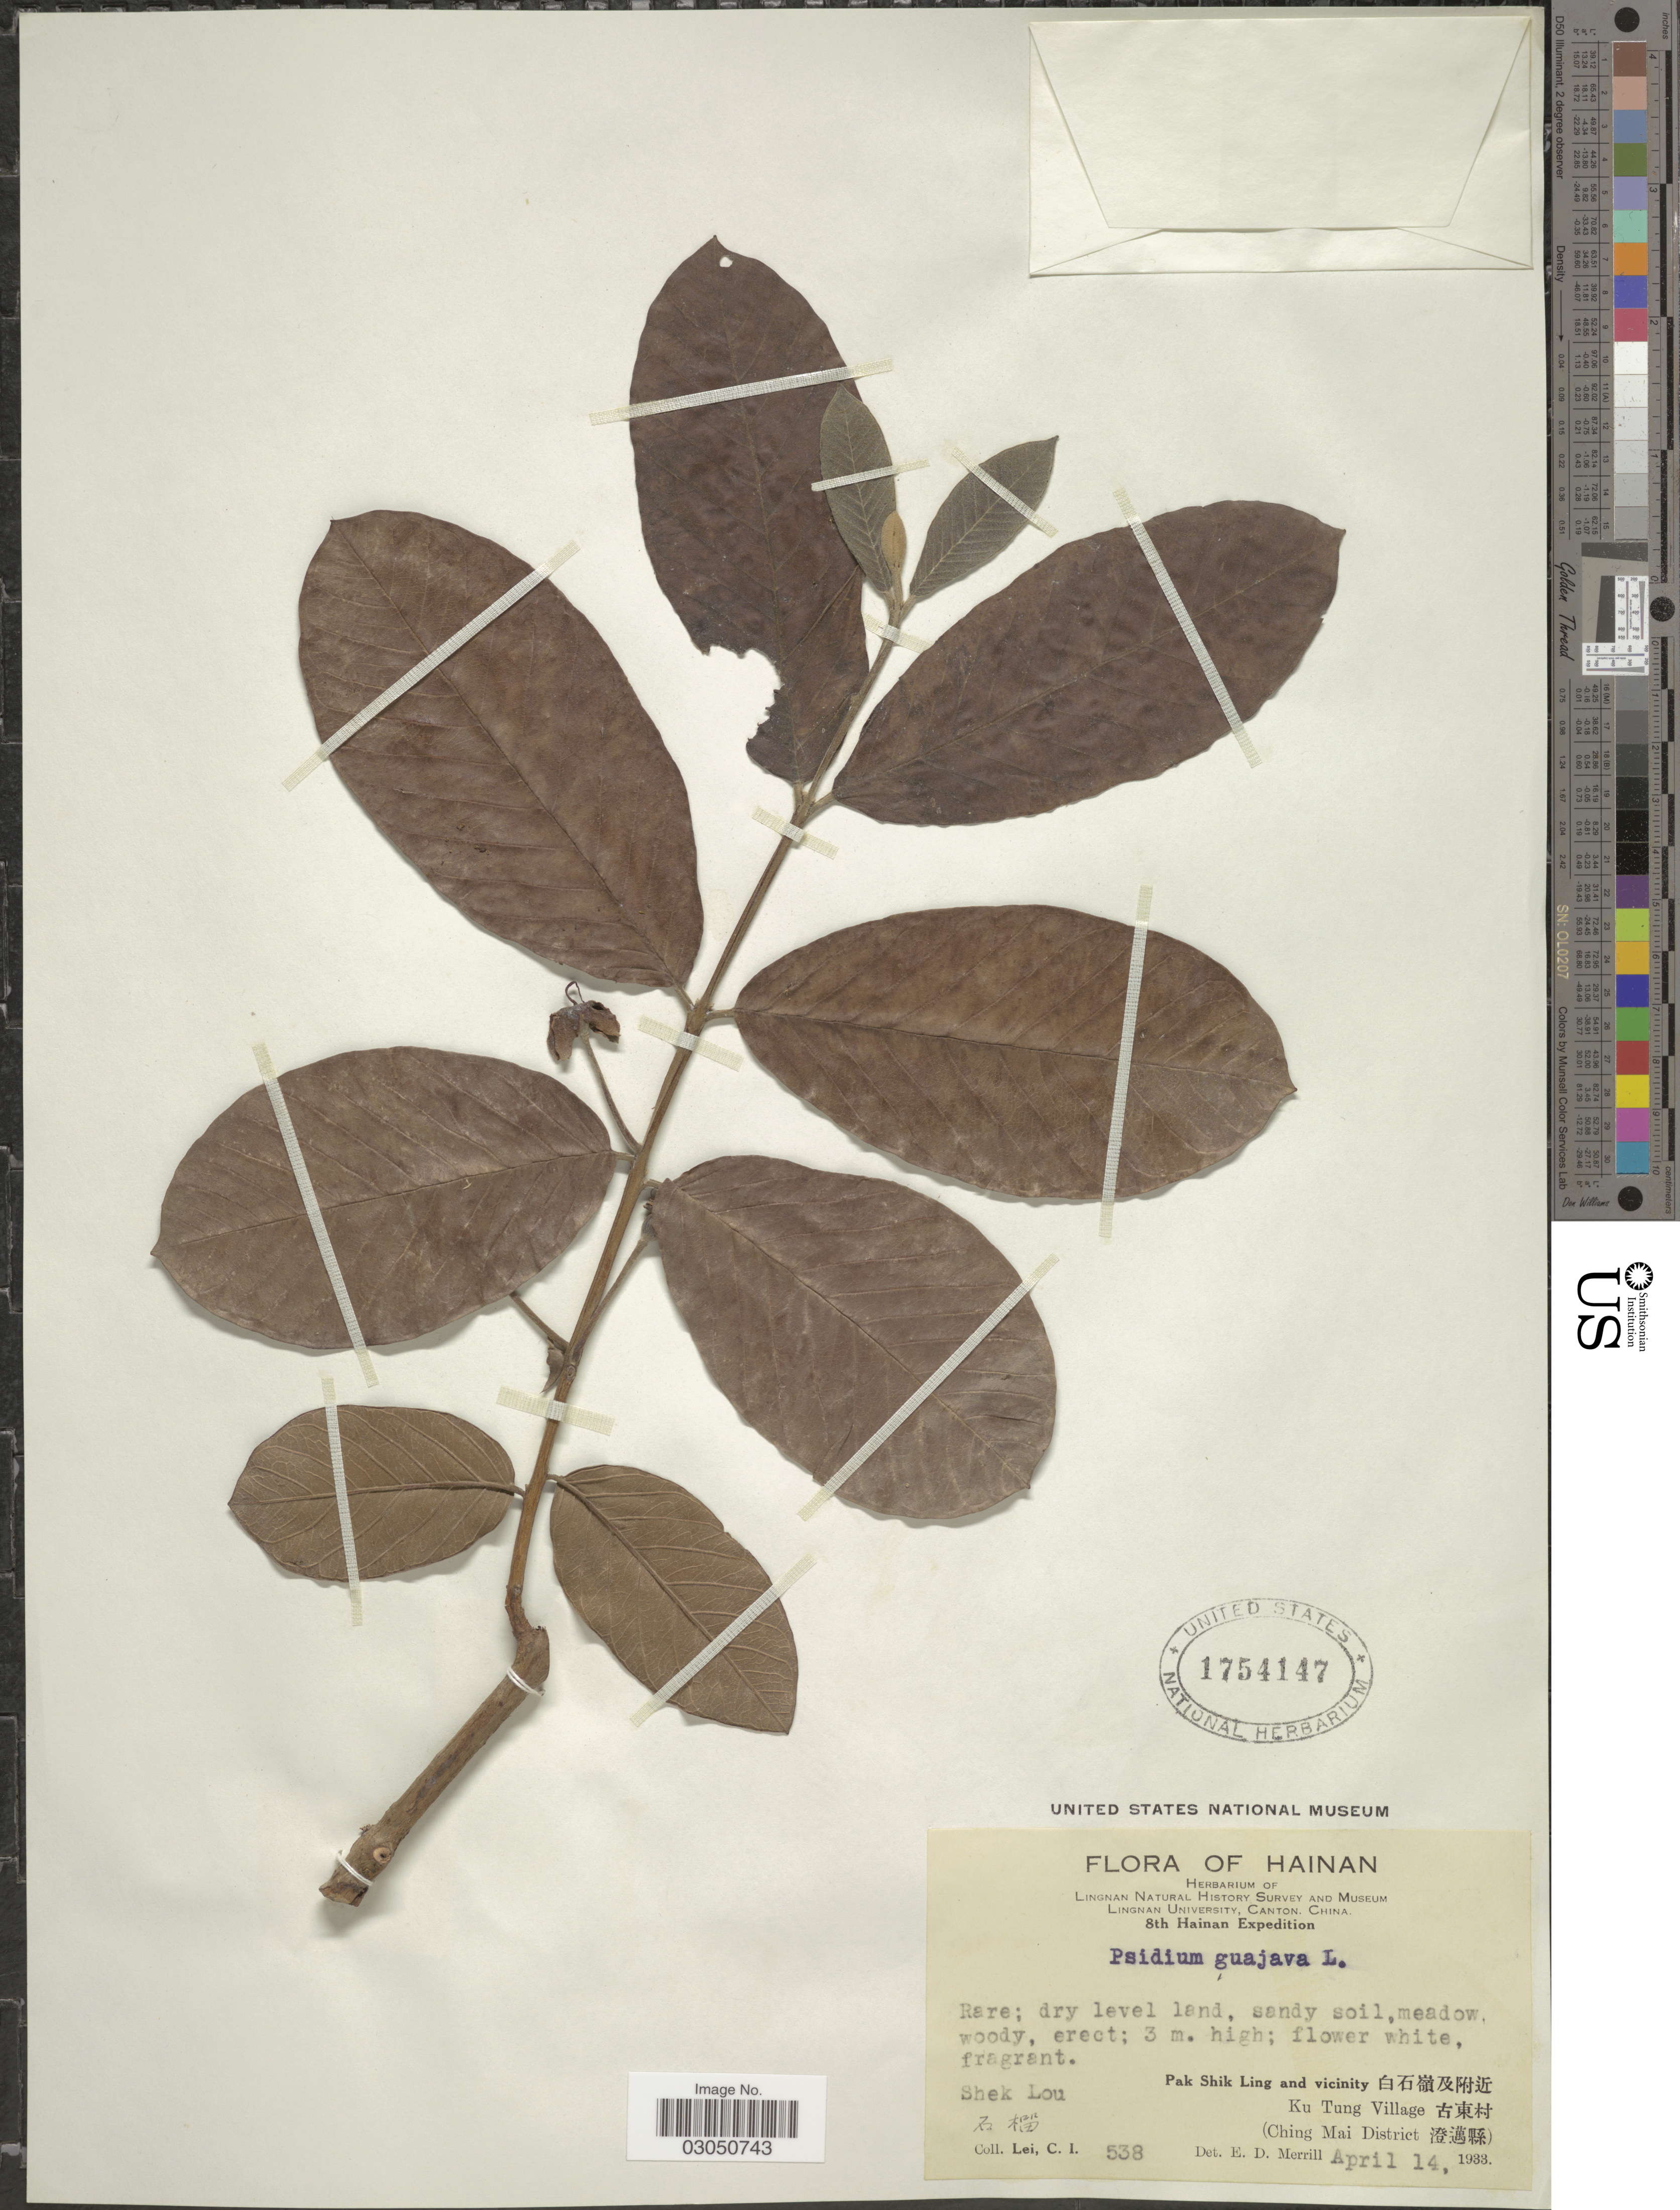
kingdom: Plantae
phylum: Tracheophyta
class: Magnoliopsida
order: Myrtales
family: Myrtaceae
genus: Psidium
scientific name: Psidium guajava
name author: L.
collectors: C. I. Lei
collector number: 538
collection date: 1933-04-14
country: China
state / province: Hainan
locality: Shek Lou, Pak Shik Ling and vicinity. Ku Tung Village (Ching Mai District).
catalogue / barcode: US 1754147